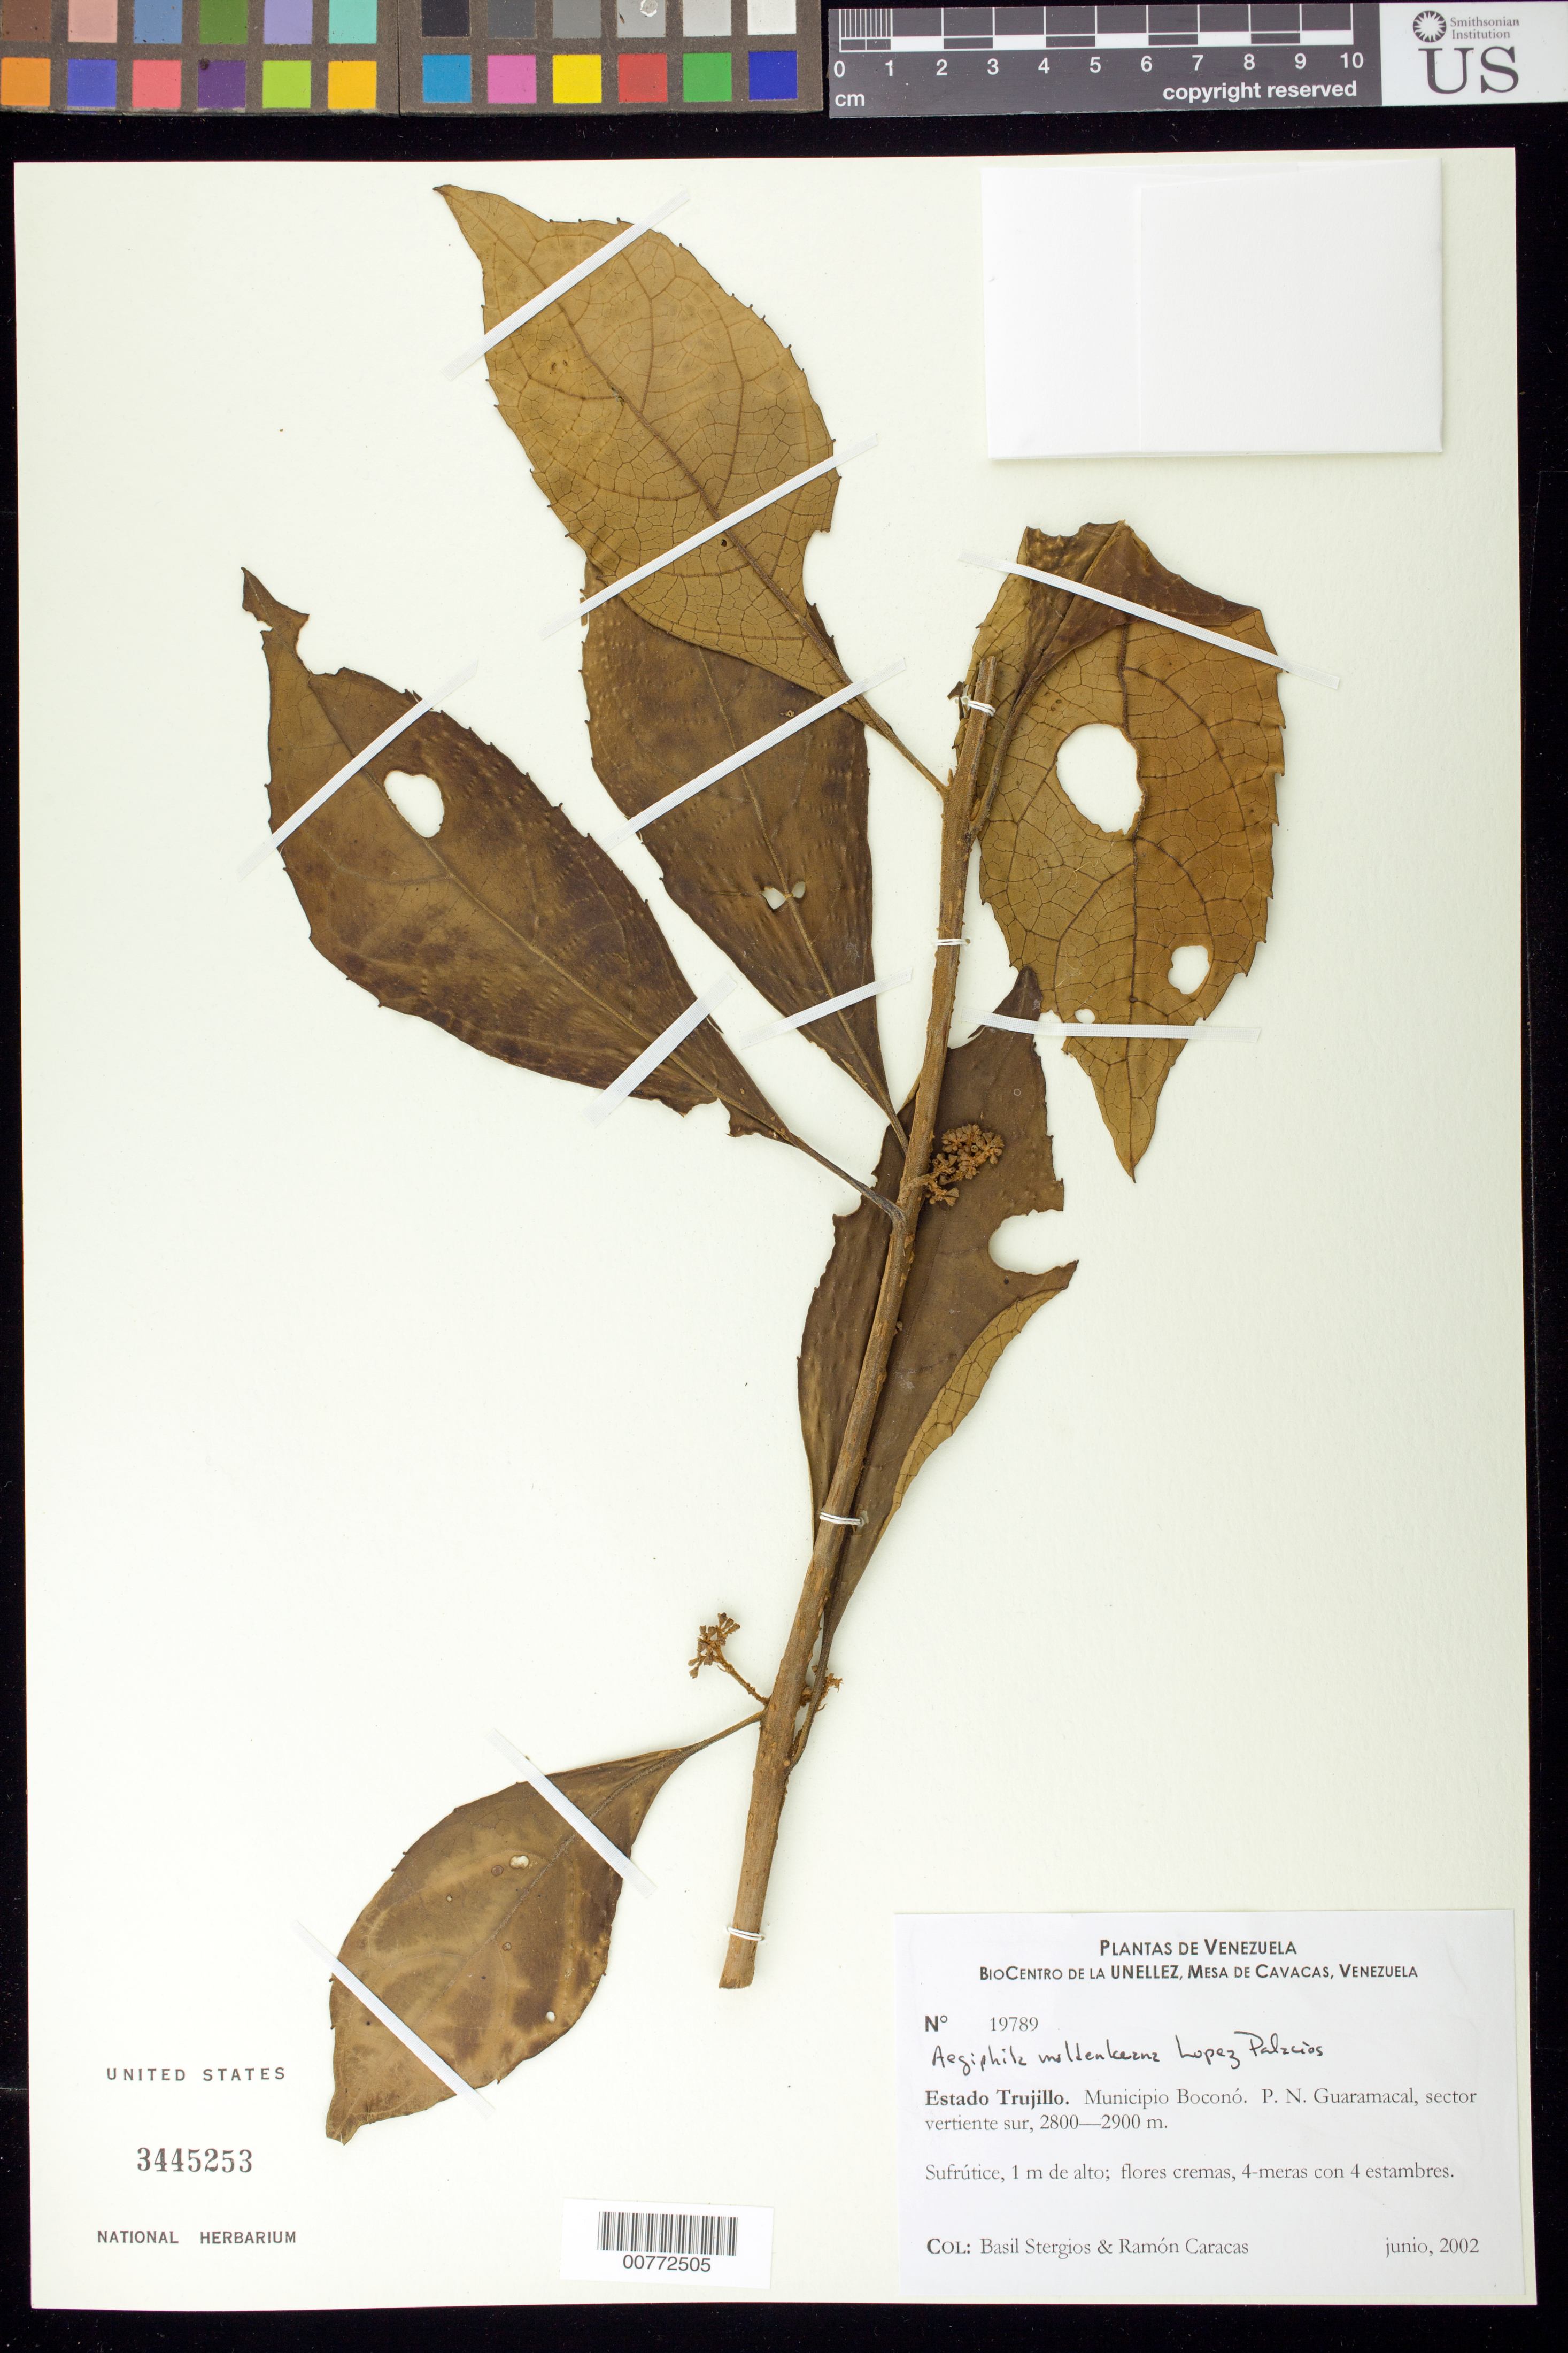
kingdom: Plantae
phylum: Tracheophyta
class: Magnoliopsida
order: Lamiales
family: Lamiaceae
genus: Aegiphila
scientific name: Aegiphila moldenkeana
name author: López-Pal.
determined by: Dorr, L. J., (BOT), Smithsonian Institution - National Museum of Natural History (UNITED STATES)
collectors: B. G. Stergios & R. Caracas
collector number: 19789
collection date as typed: Jun 2002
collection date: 2002-06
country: Venezuela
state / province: Trujillo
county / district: Boconó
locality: Parque Nacional Guaramacal, vertiente sur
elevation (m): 2800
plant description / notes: PORT, US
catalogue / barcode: US 3445253